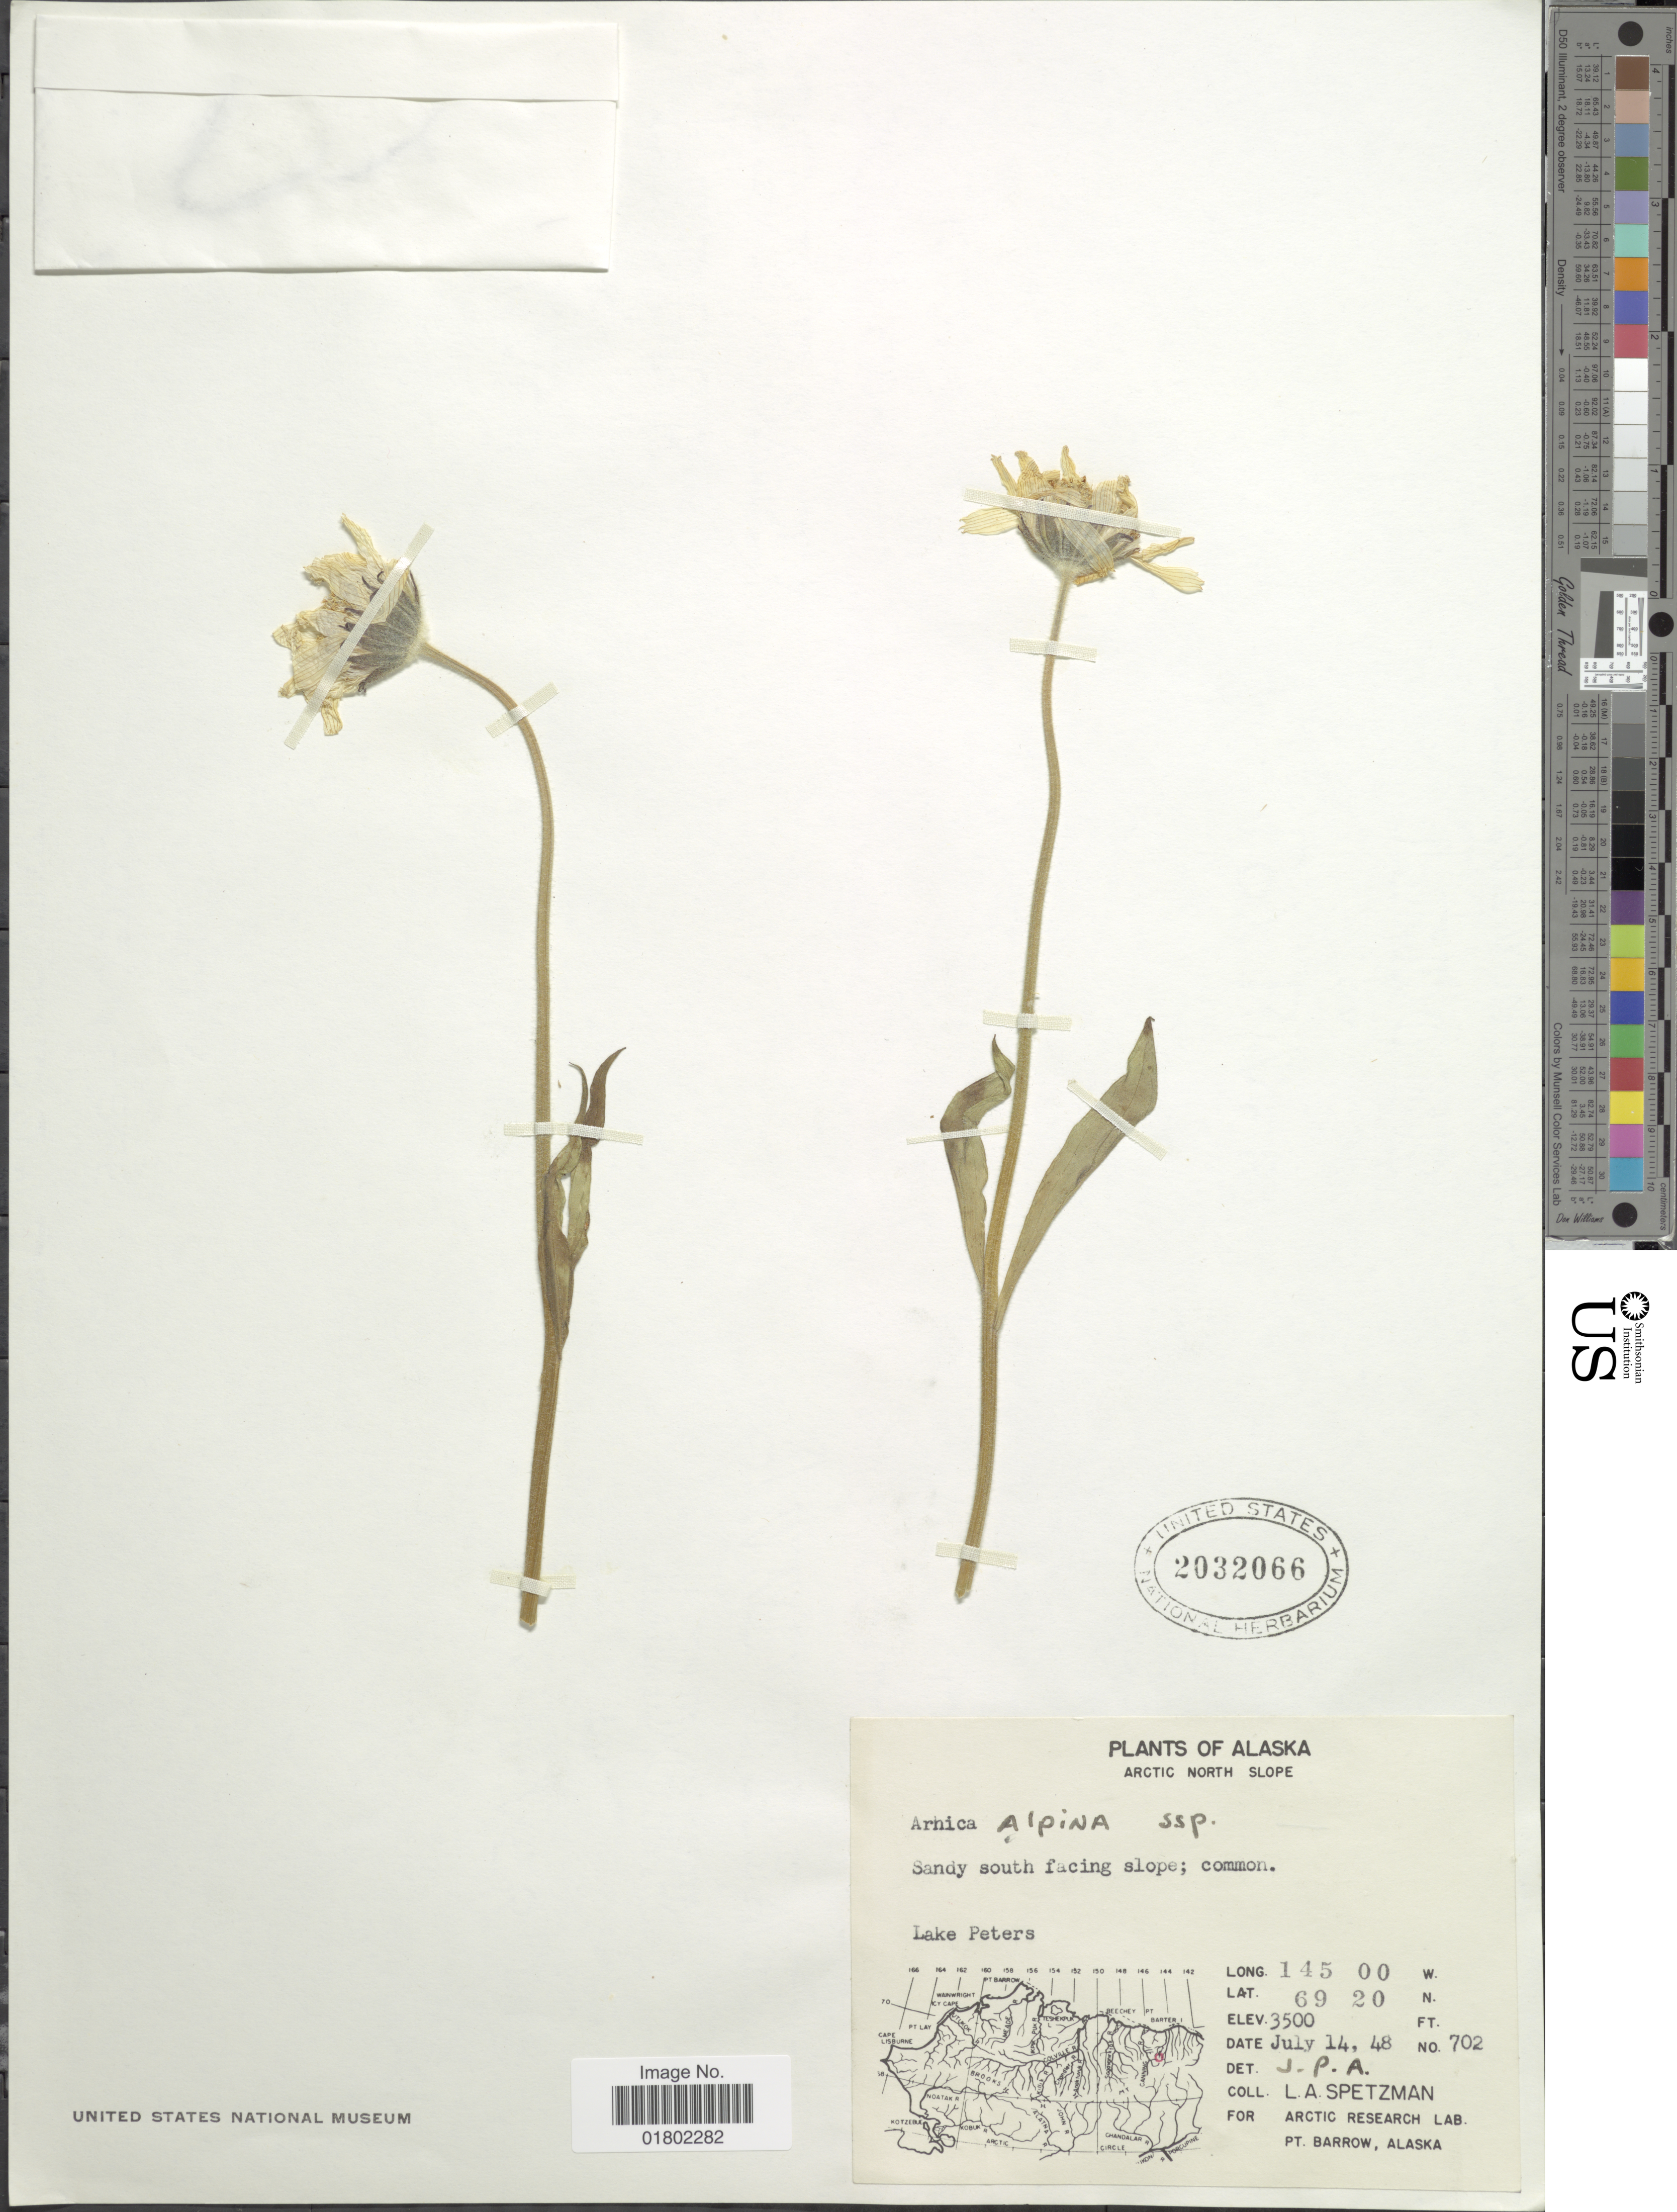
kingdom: Plantae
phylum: Tracheophyta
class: Magnoliopsida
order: Asterales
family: Asteraceae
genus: Arnica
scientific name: Arnica alpina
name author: Willd. ex Steud.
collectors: L. Spetzman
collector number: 702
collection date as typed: Transcribed d/m/y: 14/7/48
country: United States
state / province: Alaska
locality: Arctic North Slope, Lake Peters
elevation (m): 1067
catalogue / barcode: US 2032066